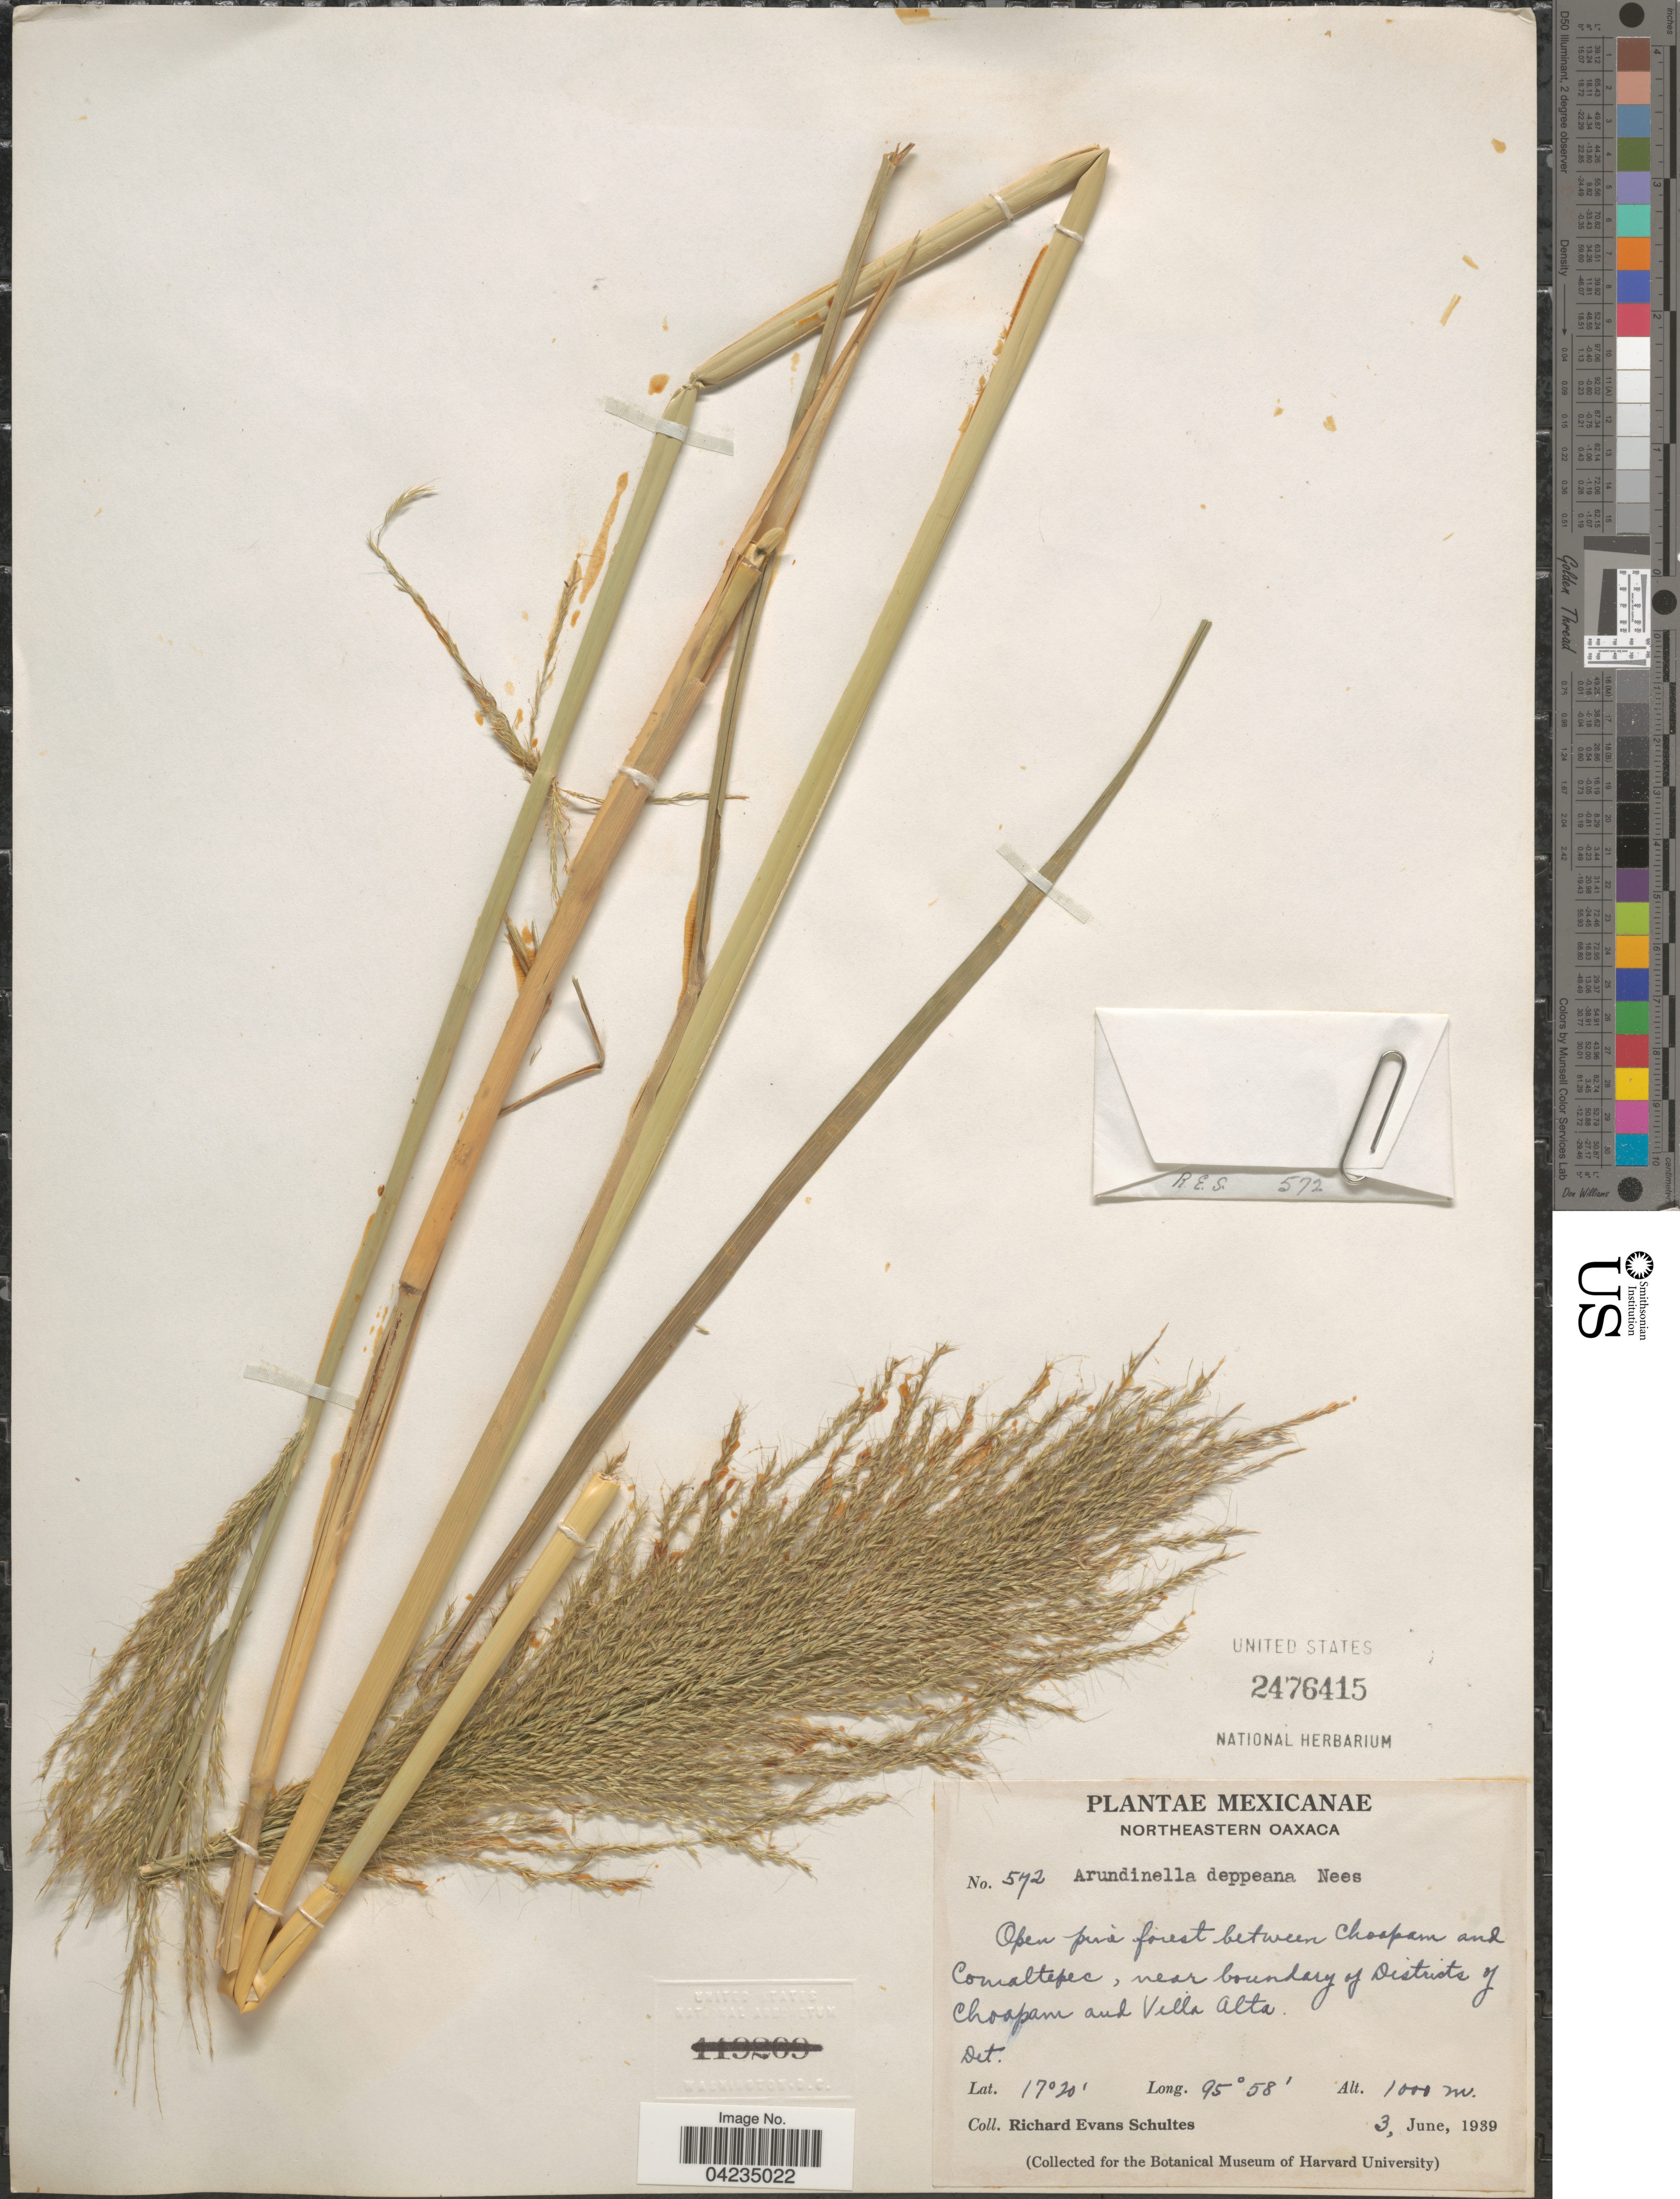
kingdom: Plantae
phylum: Tracheophyta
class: Liliopsida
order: Poales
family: Poaceae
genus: Arundinella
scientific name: Arundinella deppeana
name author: Nees ex Steud.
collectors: R. E. Schultes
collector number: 572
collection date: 1939-06-03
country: Mexico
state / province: Oaxaca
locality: Mexicanae. Northeastern Oaxaca. Open pine forest between Choapam and Comaltepec, near boundary of Districts of Choapam and Villa Alta.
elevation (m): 1000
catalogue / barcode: US 2476415